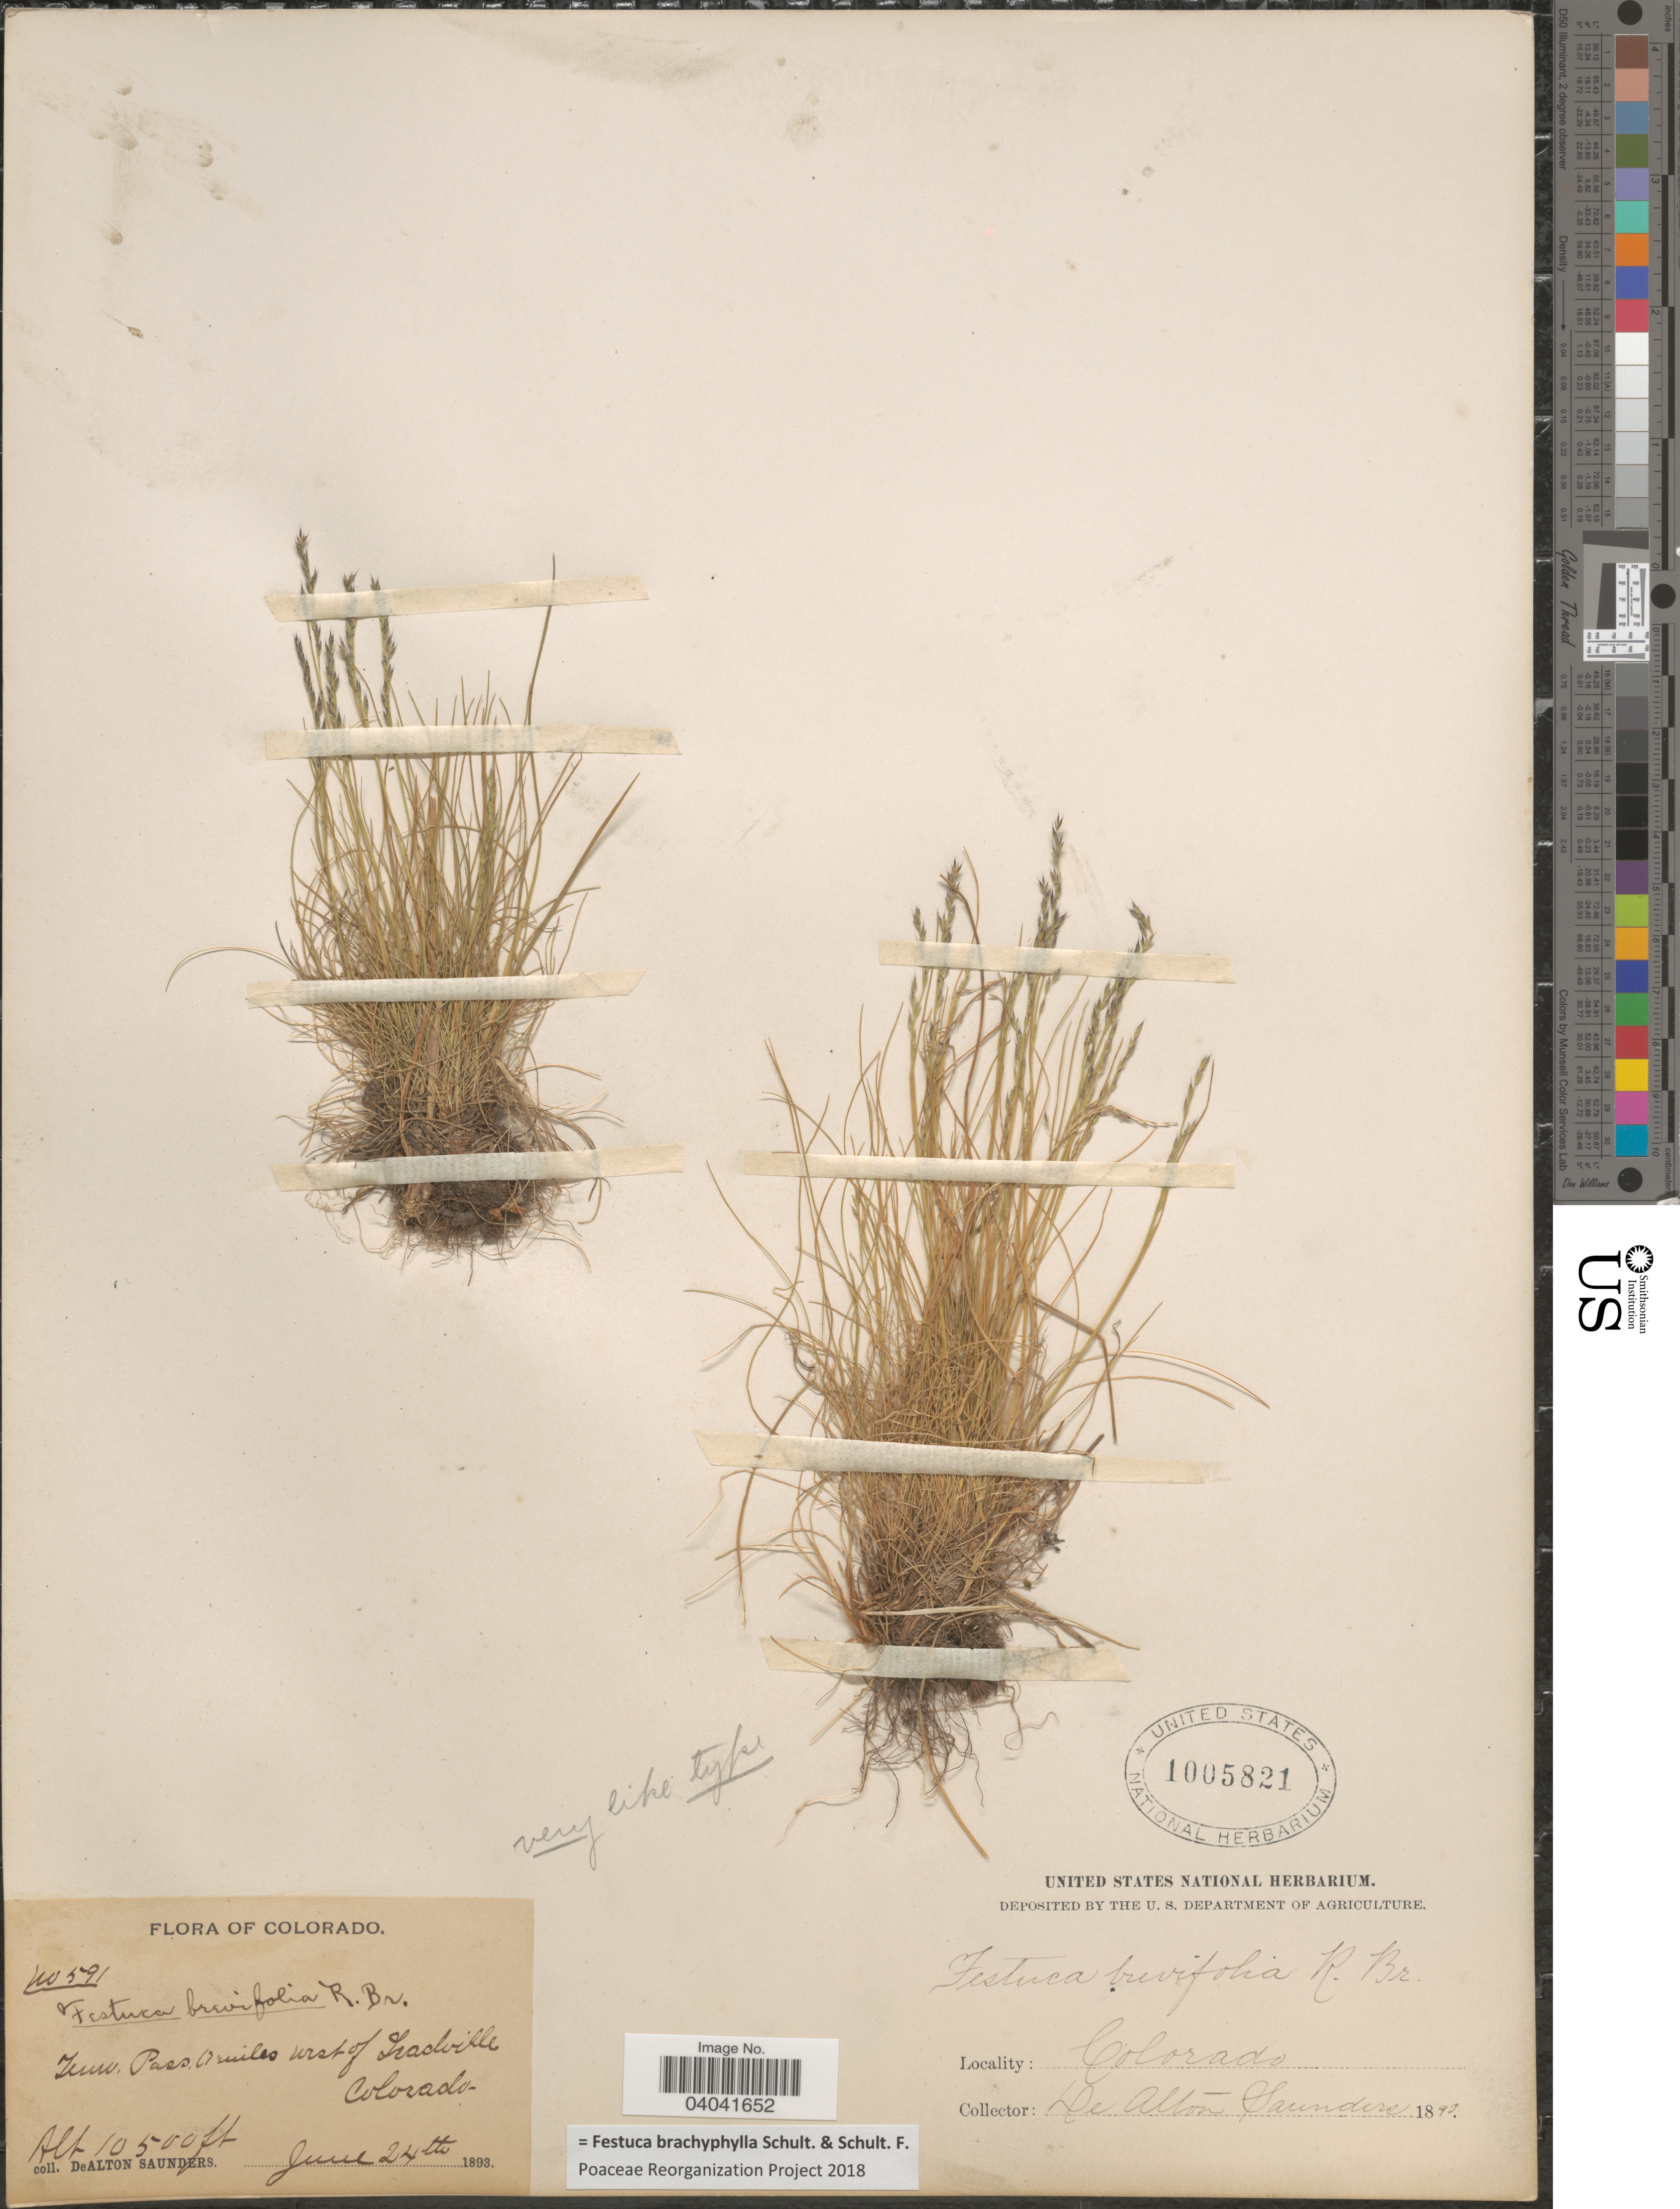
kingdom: Plantae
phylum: Tracheophyta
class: Liliopsida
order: Poales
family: Poaceae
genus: Festuca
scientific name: Festuca brachyphylla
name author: Schult. & Schult. f.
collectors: D. A. Saunders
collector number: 591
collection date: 1893-06-24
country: United States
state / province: Colorado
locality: Tenn. Pass, 7 miles west of Leadville.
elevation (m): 3200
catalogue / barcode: US 1005821